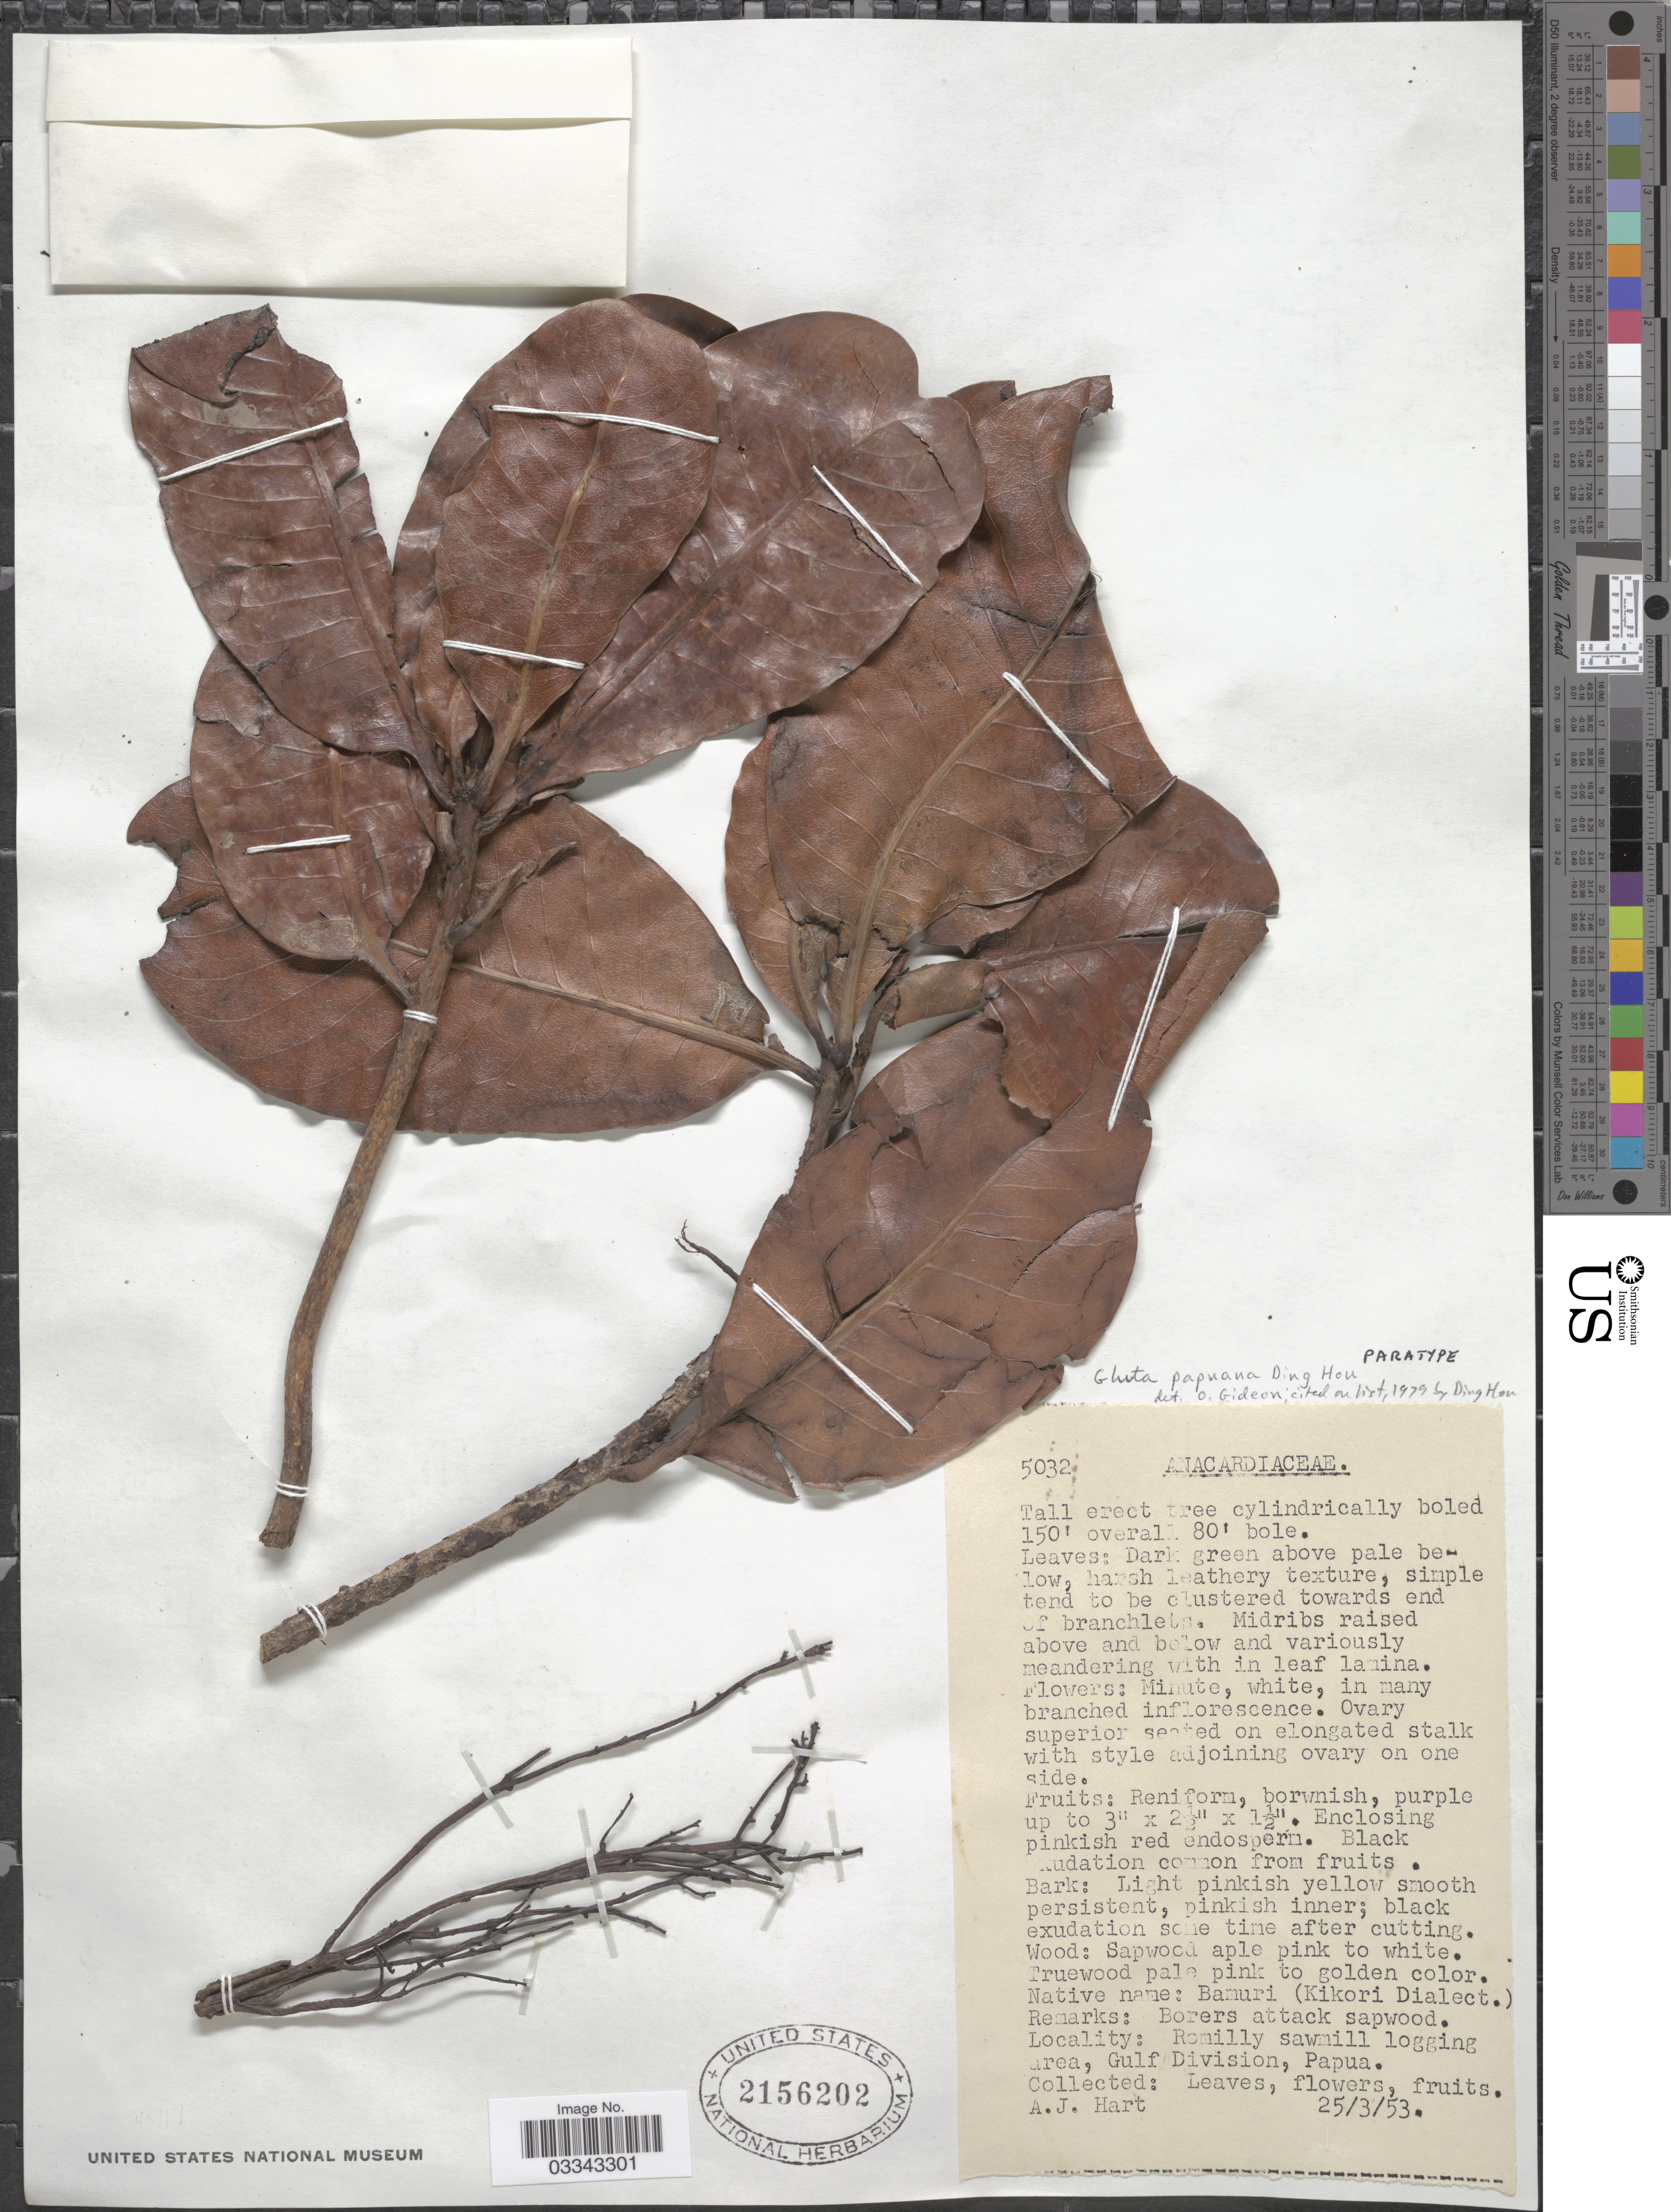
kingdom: Plantae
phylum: Tracheophyta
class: Magnoliopsida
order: Sapindales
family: Anacardiaceae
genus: Gluta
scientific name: Gluta papuana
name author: Ding Hou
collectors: A. Hart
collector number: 5032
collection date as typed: Transcribed d/m/y: 25/3/53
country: Papua New Guinea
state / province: Gulf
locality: Romilly sawmill logging area, Gulf Divison, Papua.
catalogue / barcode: US 2156202